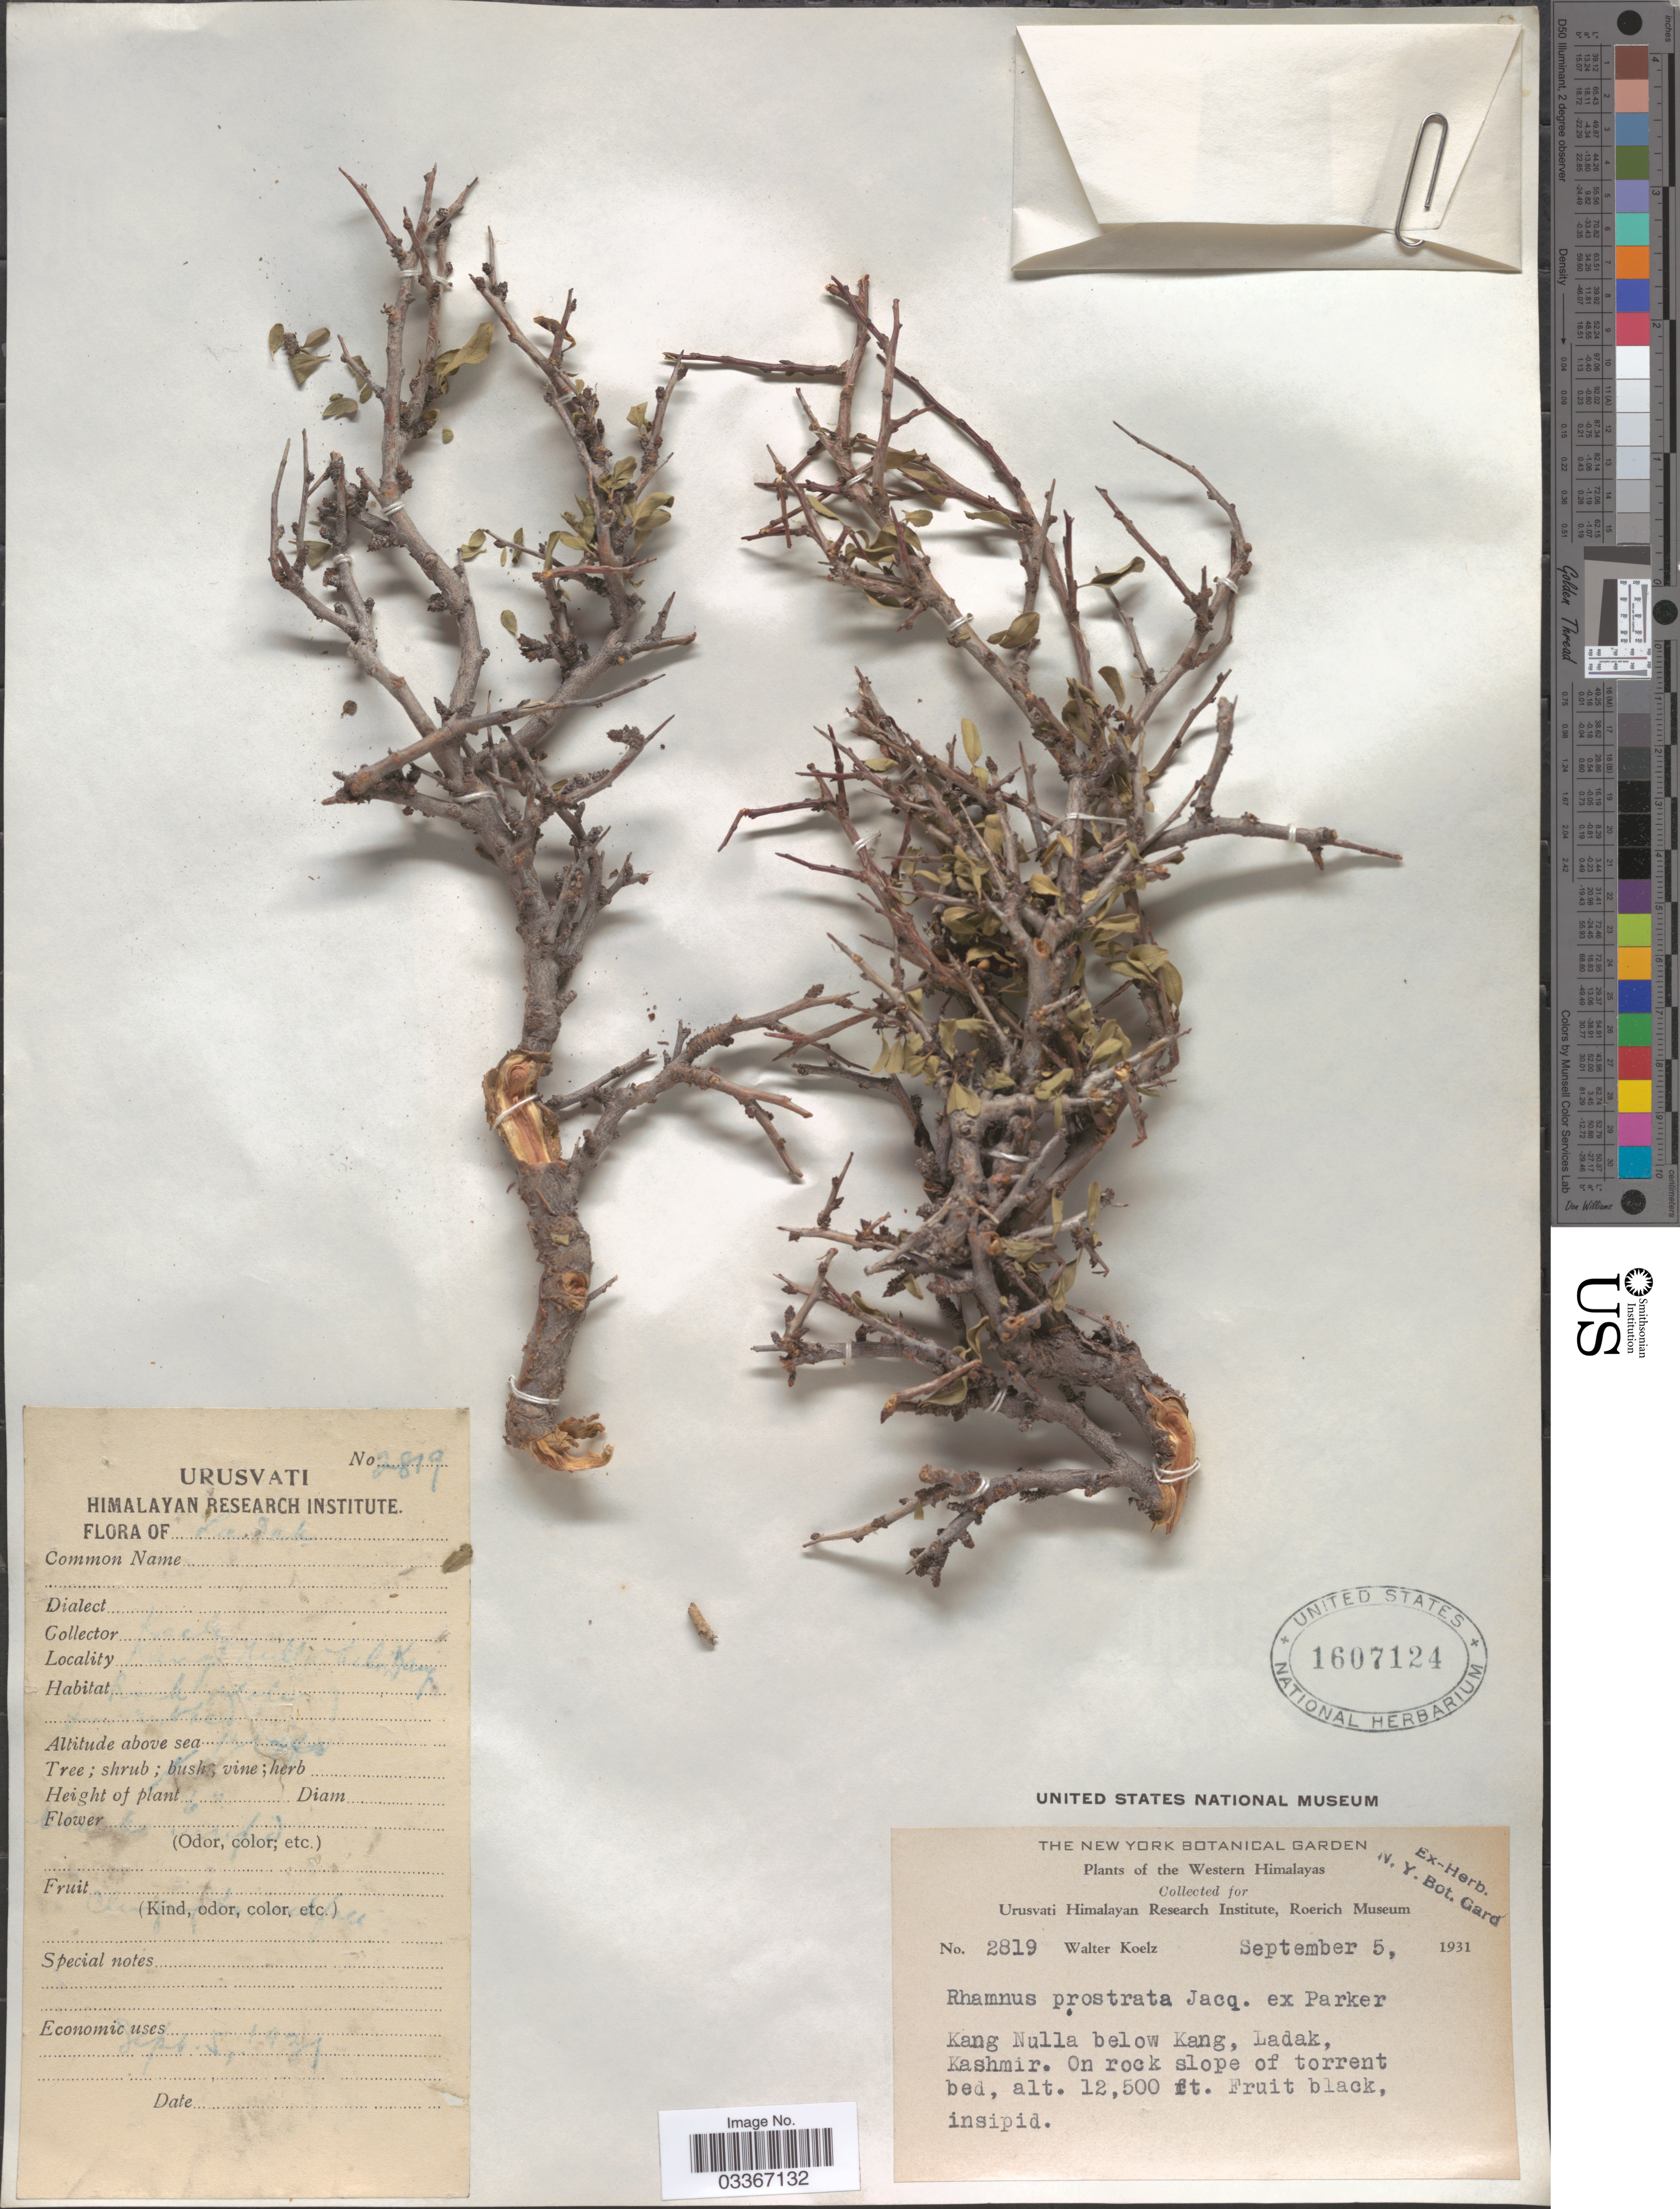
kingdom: Plantae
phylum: Tracheophyta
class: Magnoliopsida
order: Rosales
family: Rhamnaceae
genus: Rhamnus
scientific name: Rhamnus prostrata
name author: Jacq.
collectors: W. N. Koelz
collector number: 2819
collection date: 1931-09-05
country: India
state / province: Ladakh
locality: Western Himalayas. Kang Nulla below Kang, Ladak, Kashmir.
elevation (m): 3810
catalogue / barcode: US 1607124